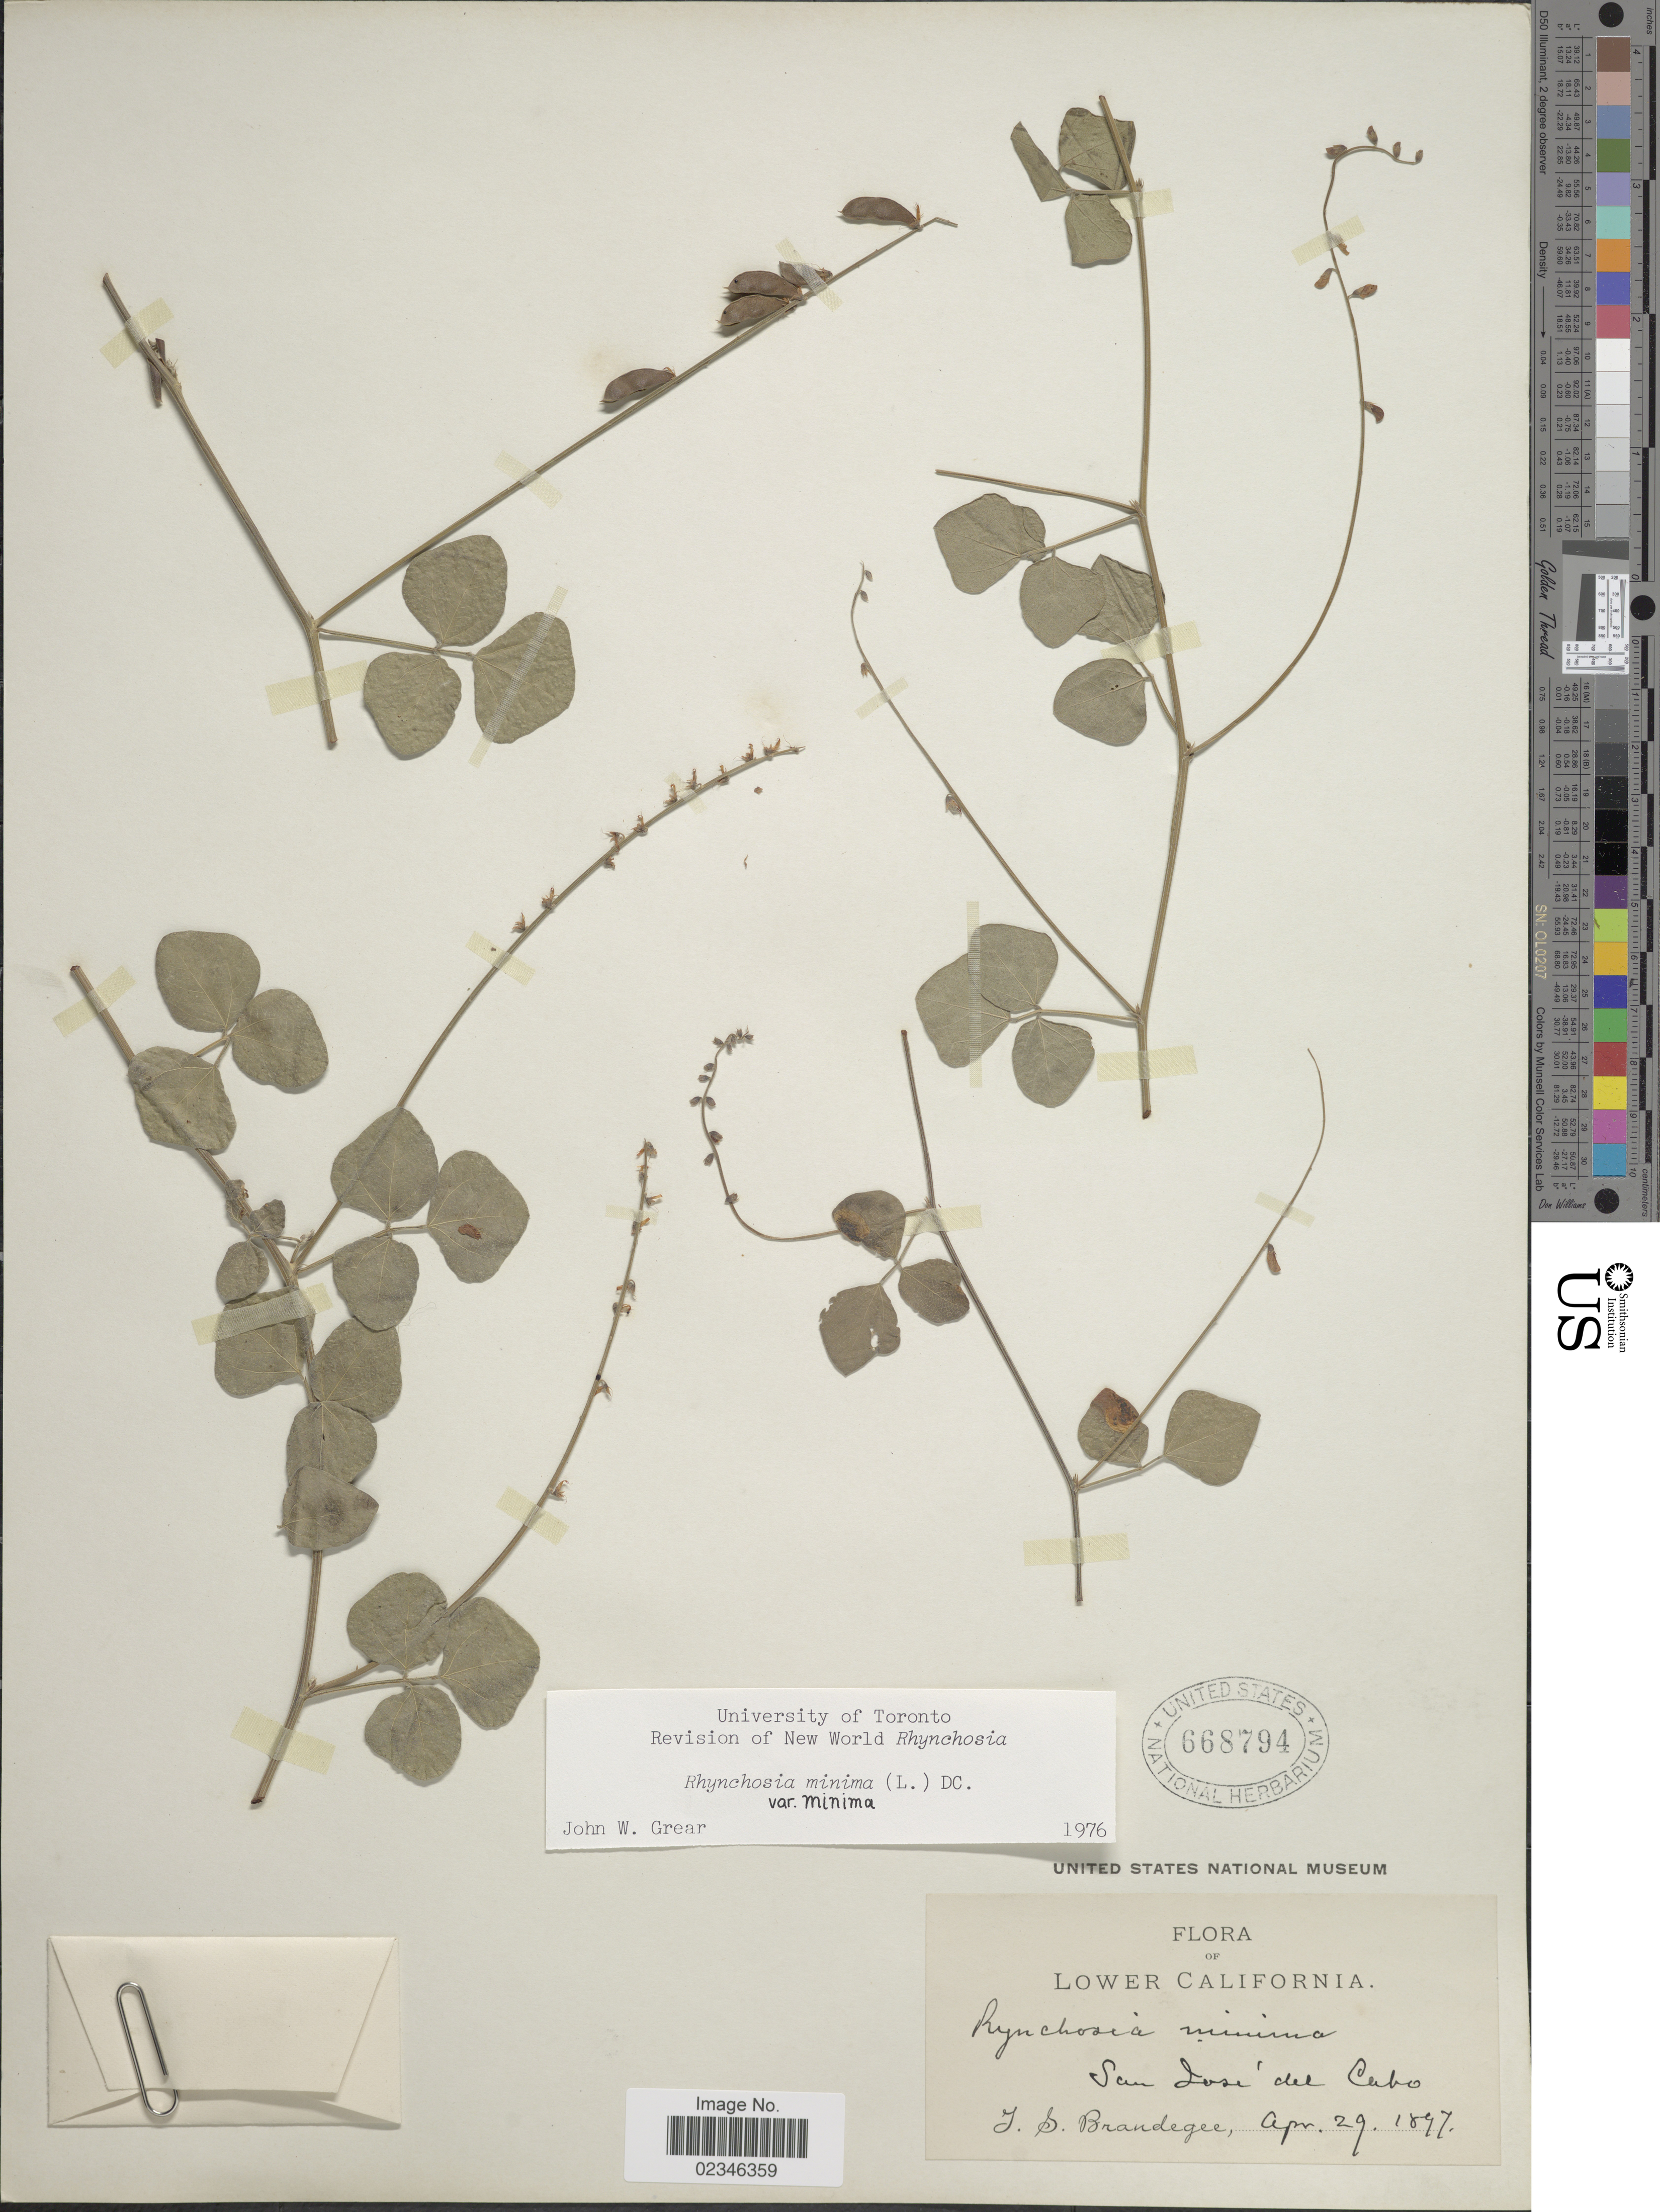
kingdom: Plantae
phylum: Tracheophyta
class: Magnoliopsida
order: Fabales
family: Fabaceae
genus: Rhynchosia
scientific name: Rhynchosia minima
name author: (L.) DC.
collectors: J. S. Brandegee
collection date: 1897-04-29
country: Mexico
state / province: Baja California Sur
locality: Lower California. San José del Cabo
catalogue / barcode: US 668794